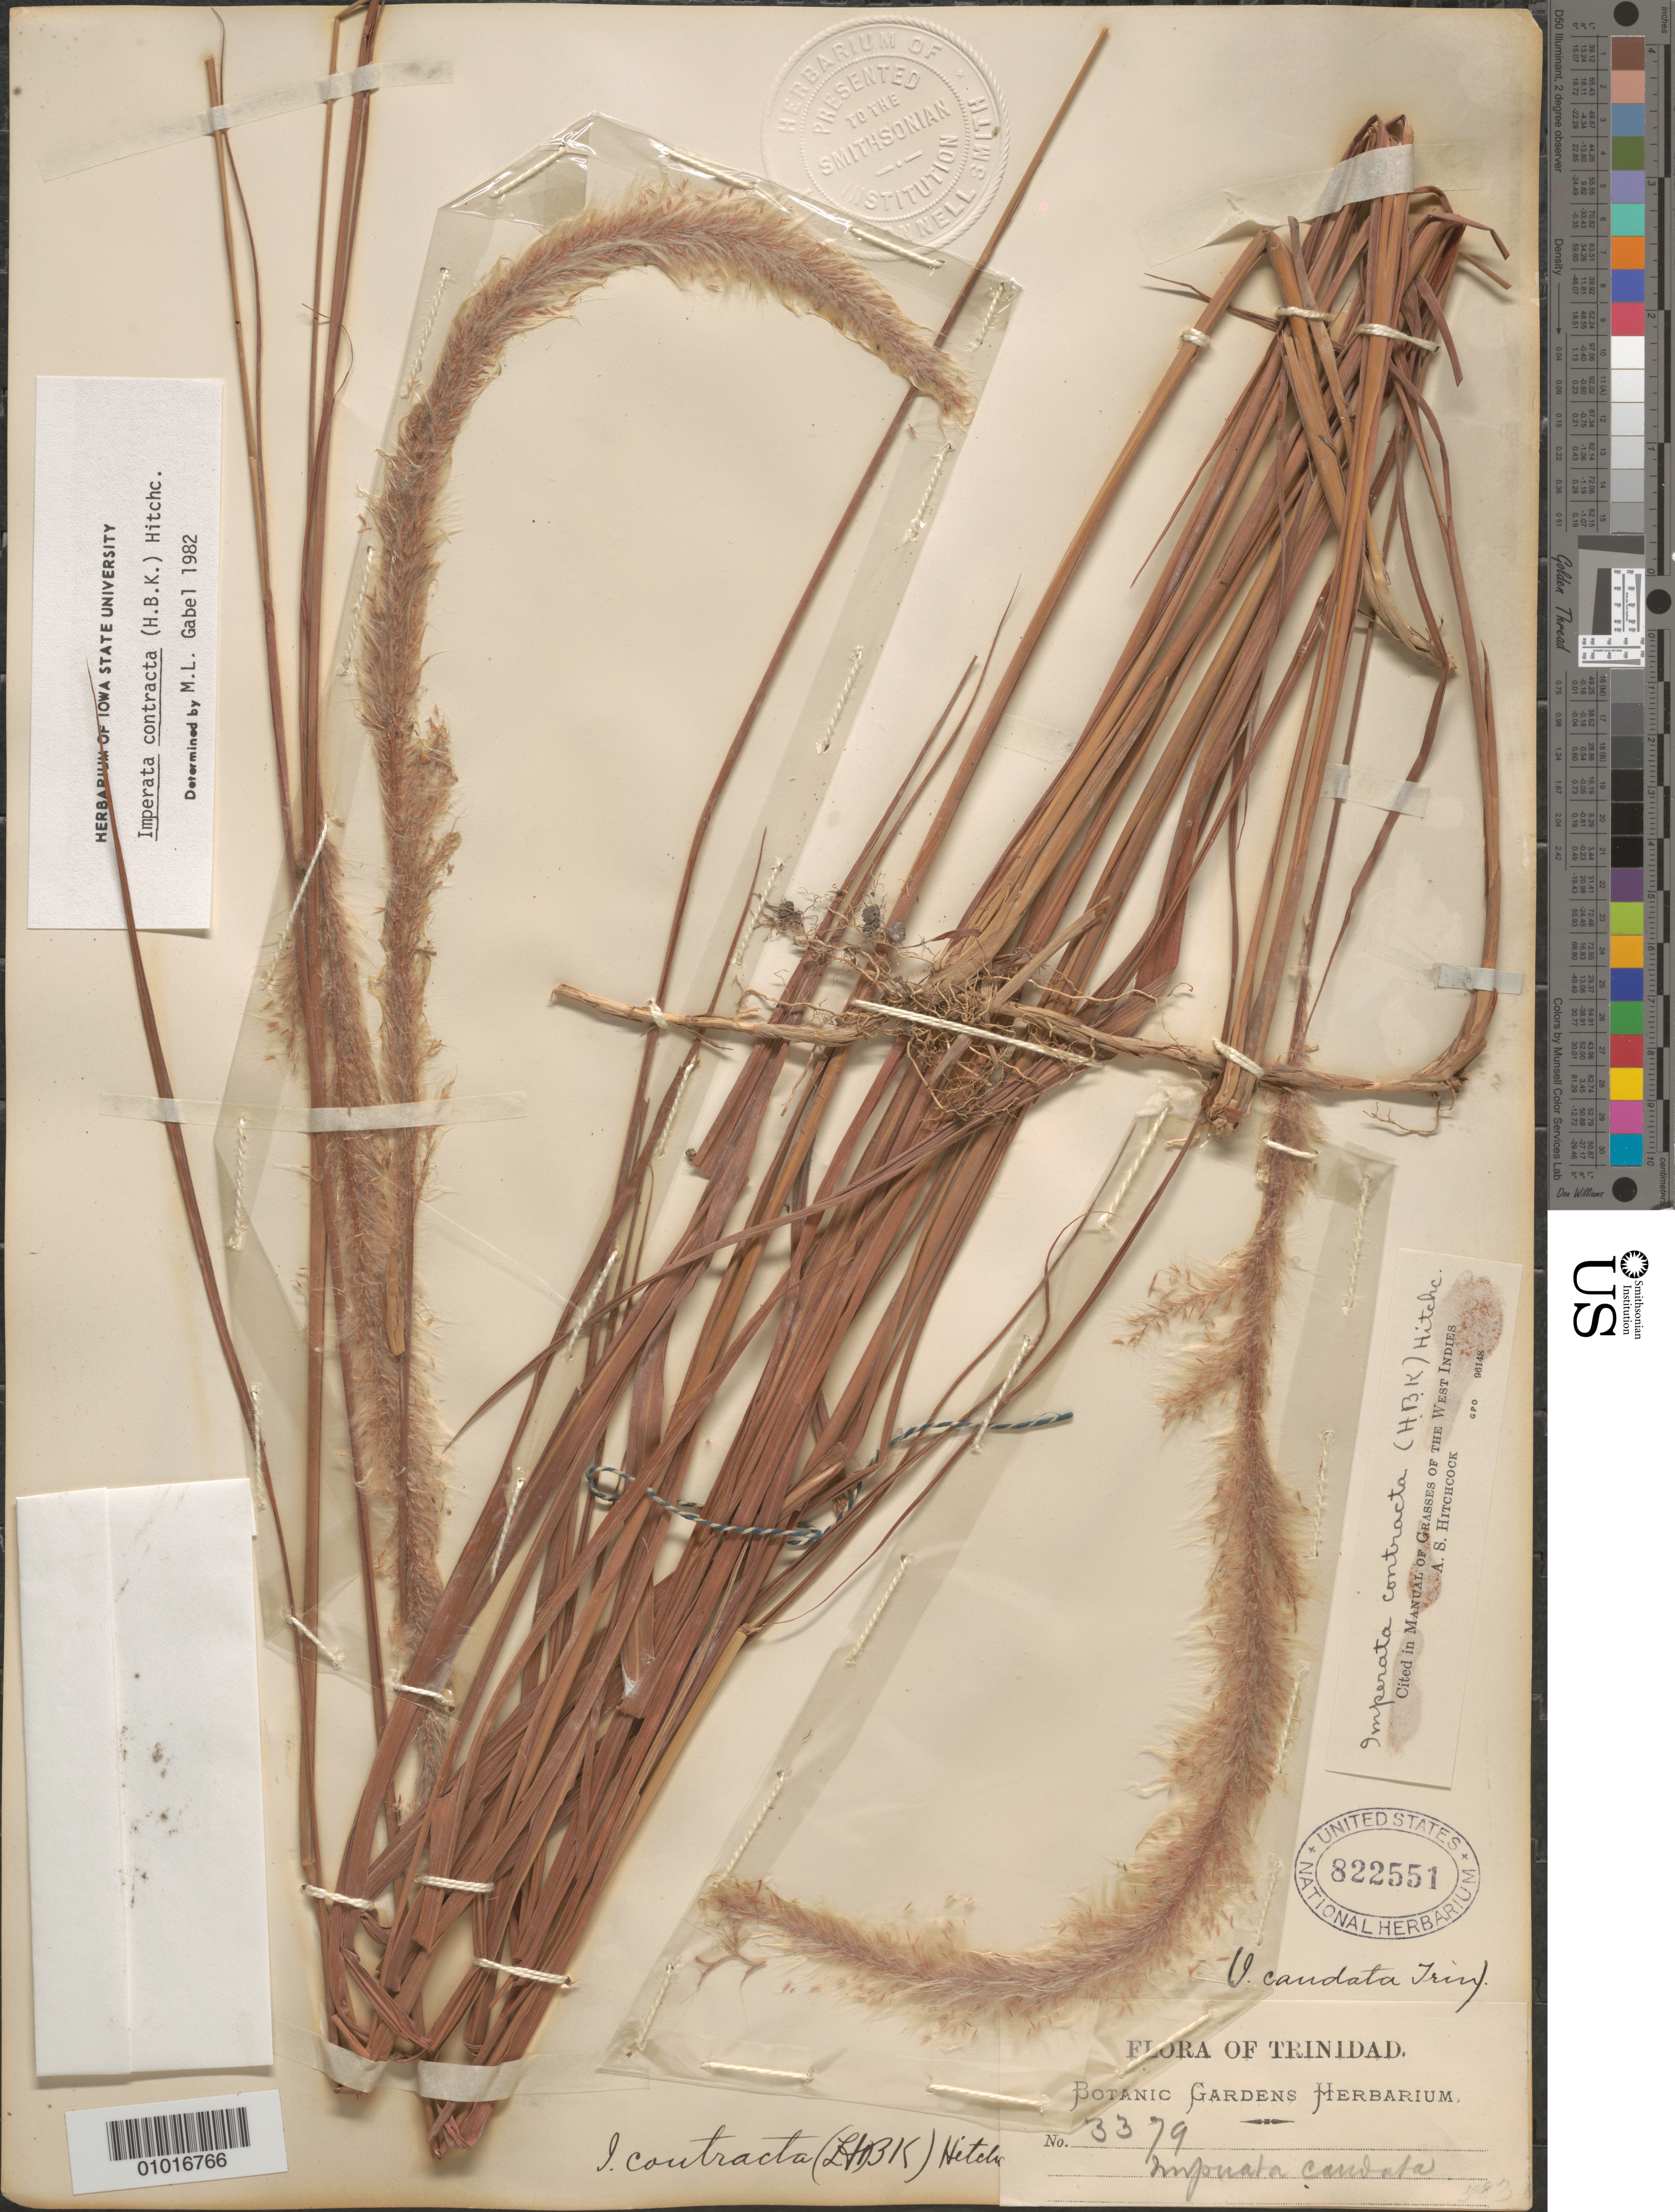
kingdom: Plantae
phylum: Tracheophyta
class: Liliopsida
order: Poales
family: Poaceae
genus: Imperata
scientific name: Imperata contracta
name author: (Kunth) Hitchc.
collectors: Botanic Gardens Herbarium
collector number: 3379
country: Trinidad and Tobago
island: Trinidad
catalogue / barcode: US 822551